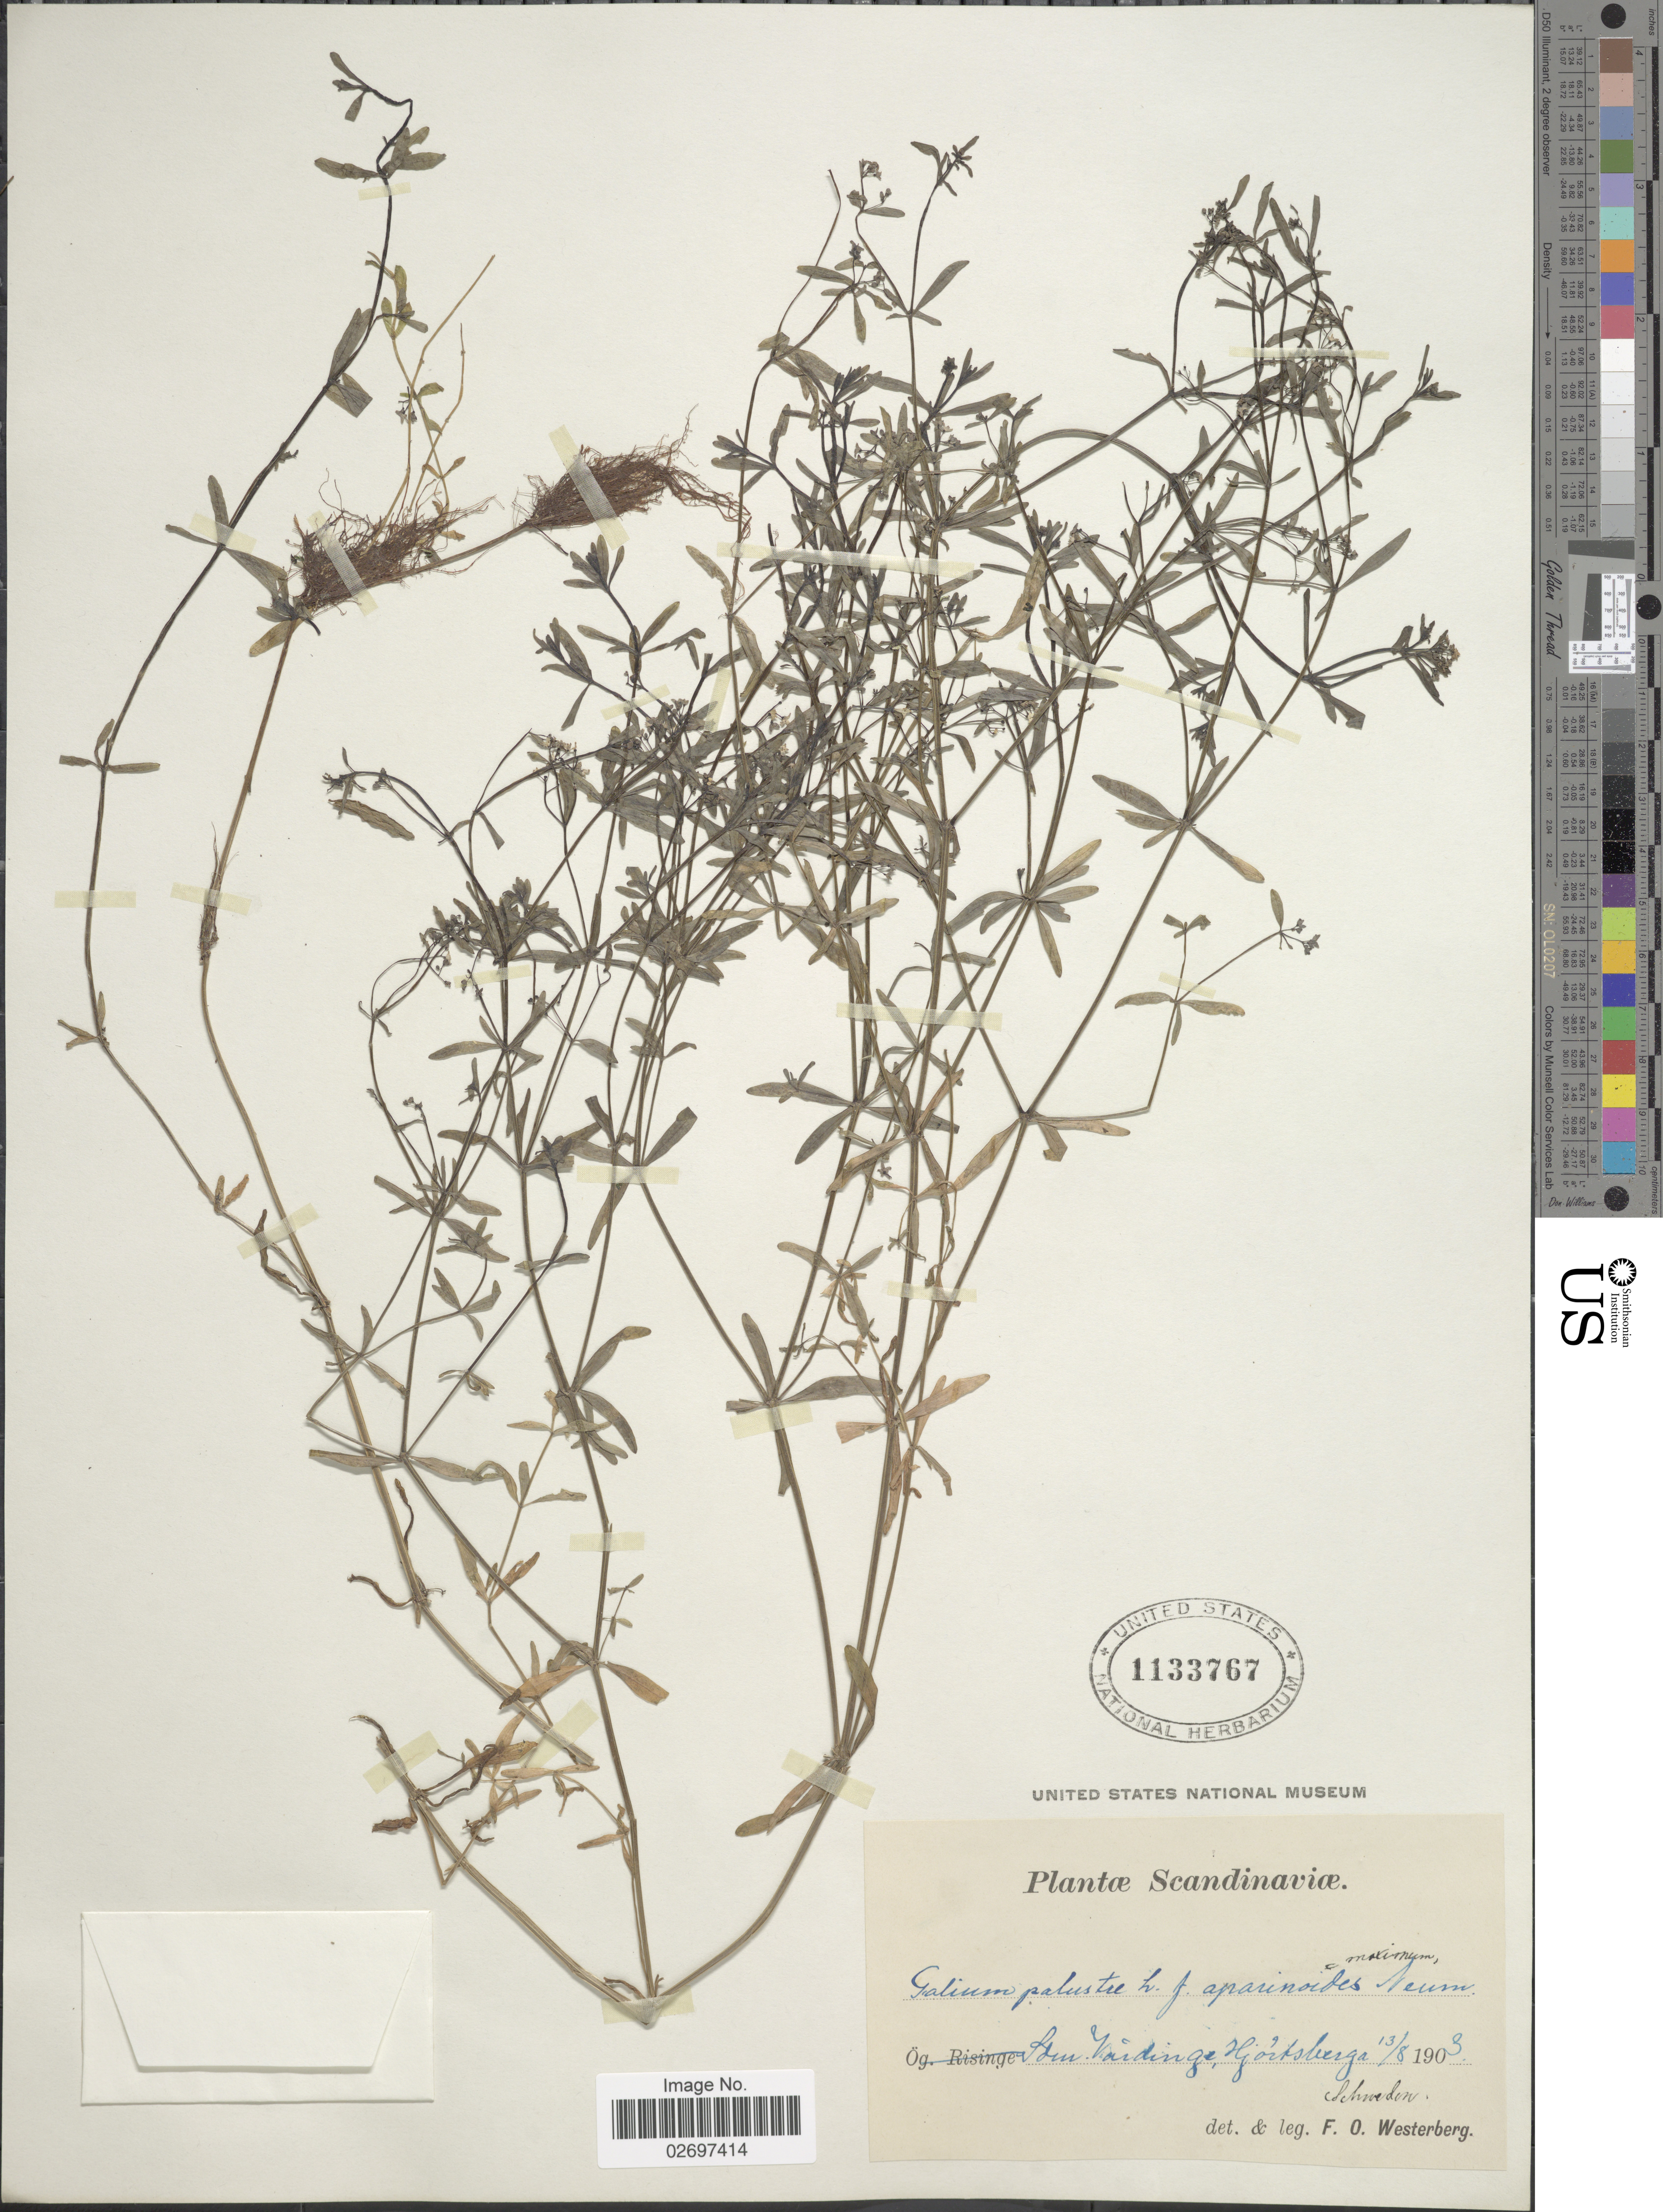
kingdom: Plantae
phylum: Tracheophyta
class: Magnoliopsida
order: Gentianales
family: Rubiaceae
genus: Galium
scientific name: Galium palustre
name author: L.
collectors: F. Westerberg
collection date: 1903-08-13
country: Sweden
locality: Scandinaviae. Sdm. Vårdinge, Hjortsberga, Schweden.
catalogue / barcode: US 1133767